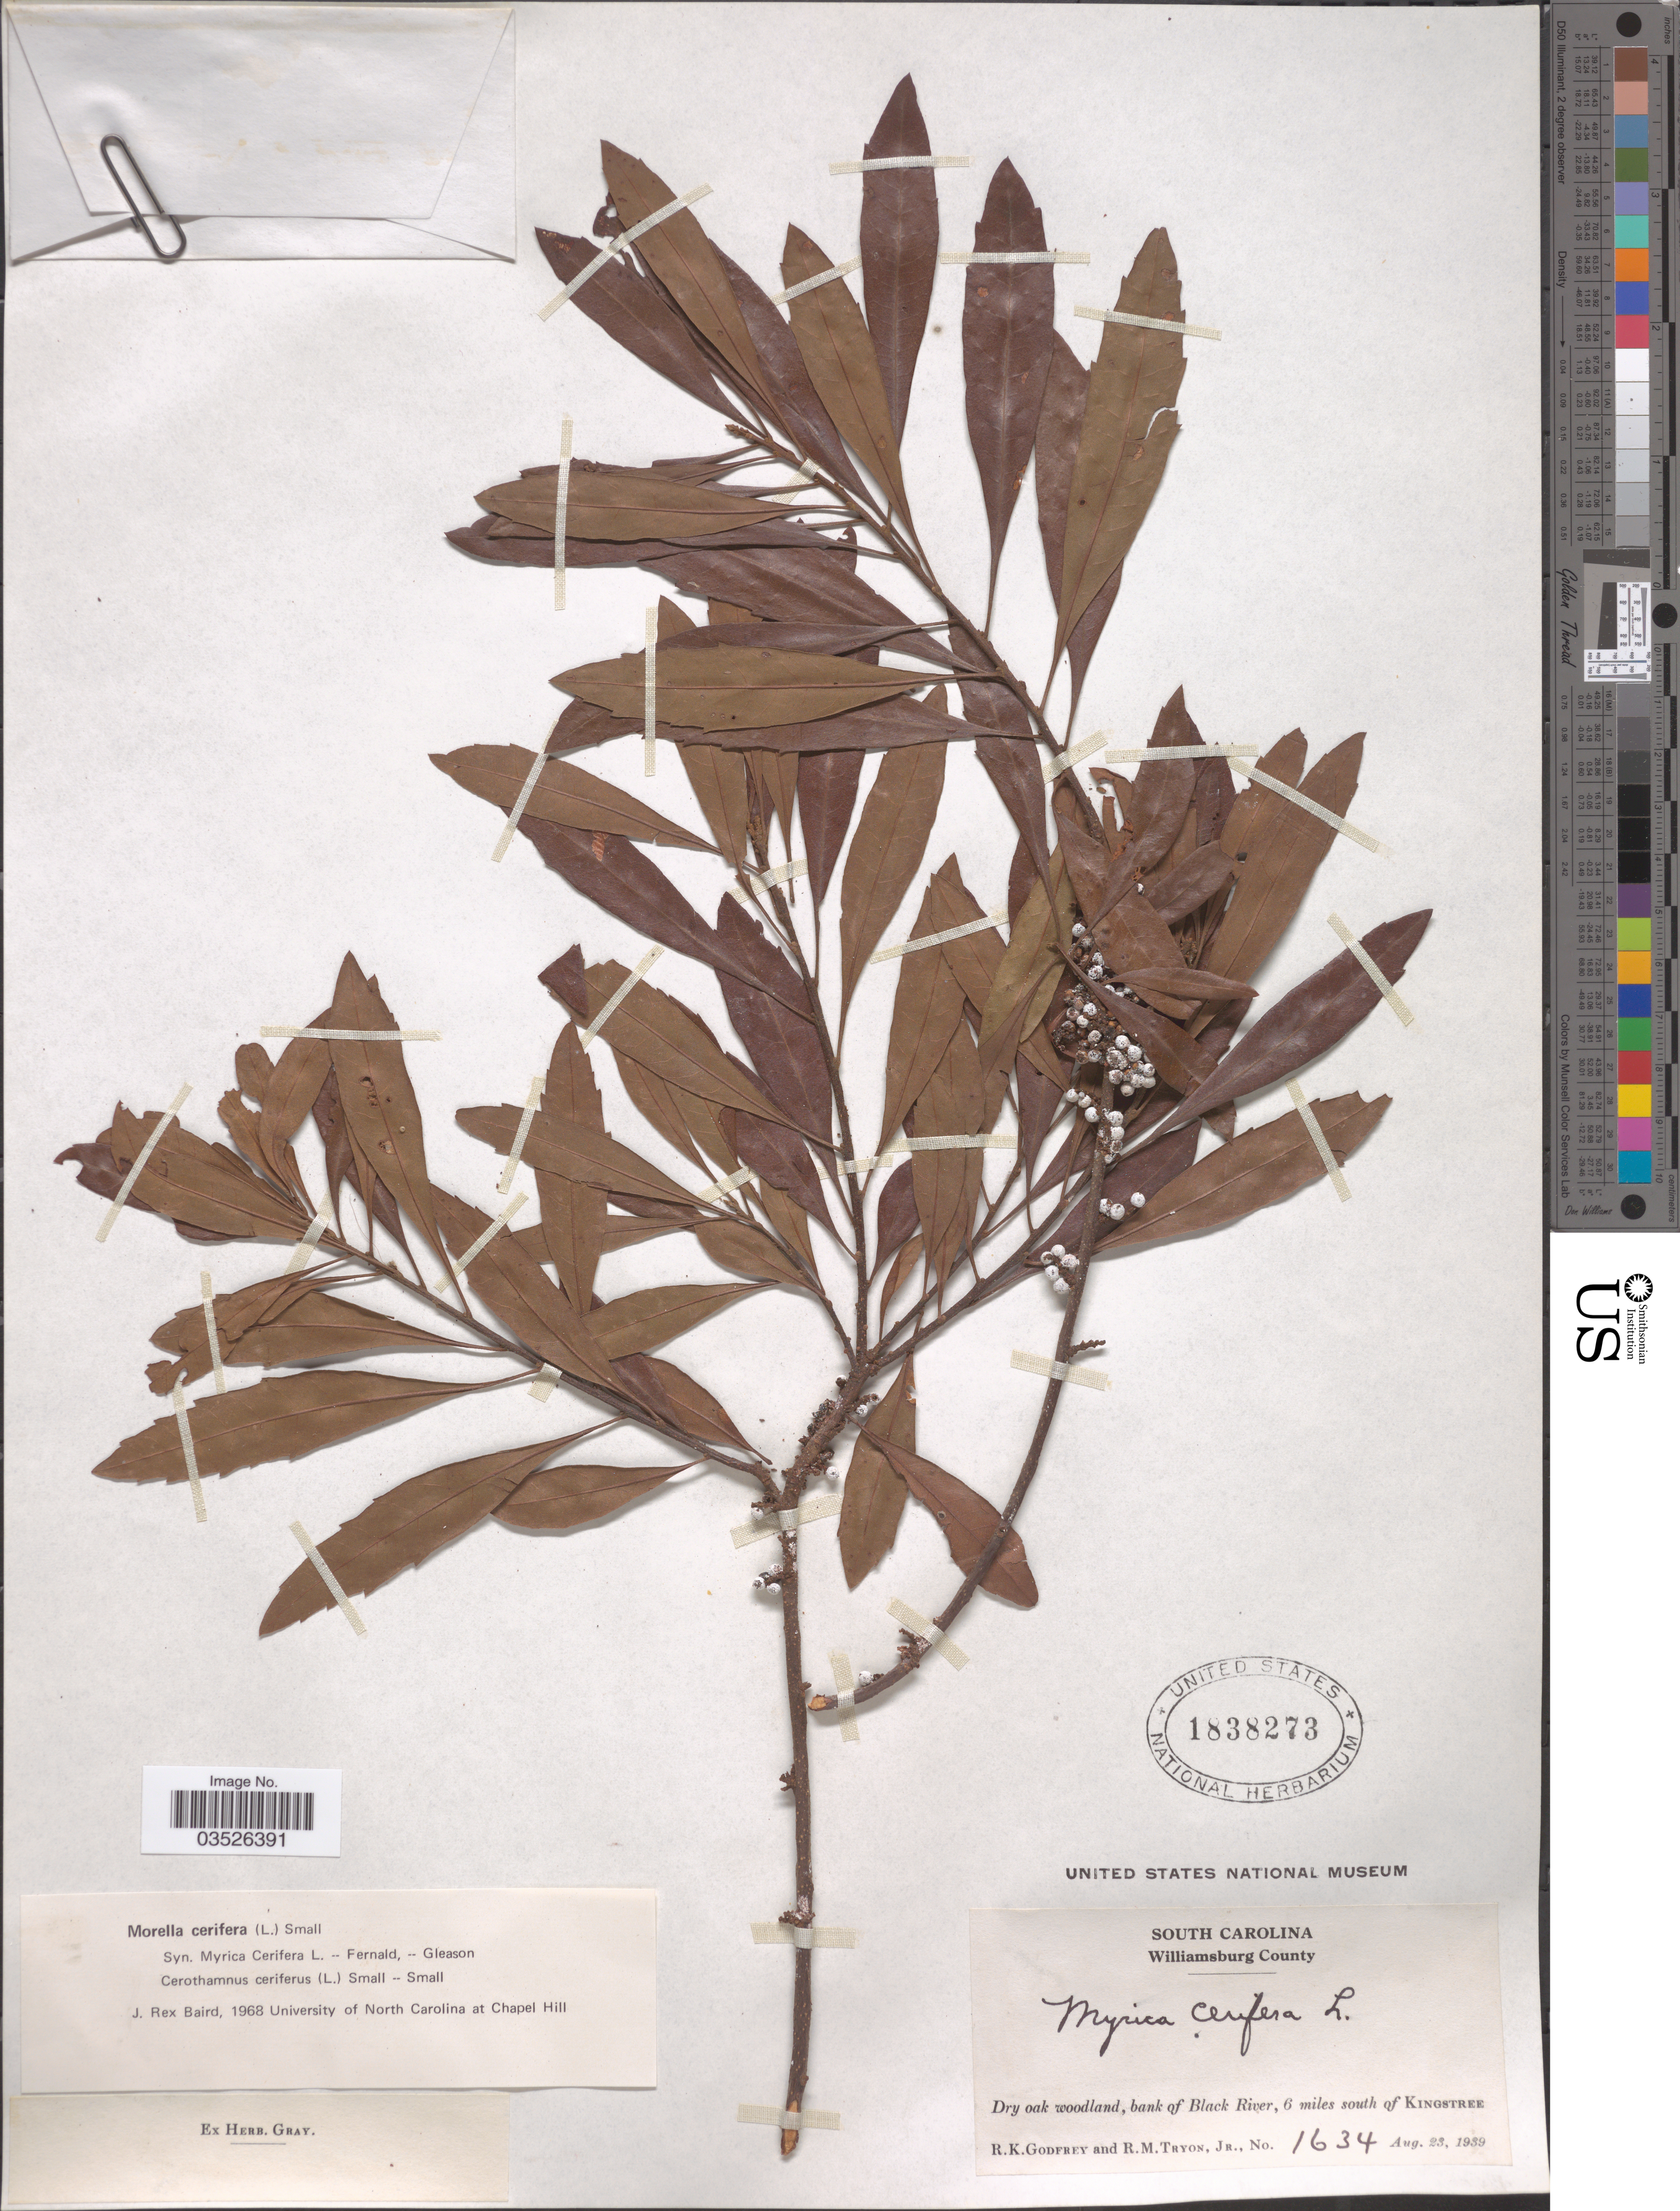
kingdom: Plantae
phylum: Tracheophyta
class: Magnoliopsida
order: Fagales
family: Myricaceae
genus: Morella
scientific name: Morella cerifera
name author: (L.) Small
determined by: Baird, James Rex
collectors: R. K. Godfrey & R. Tryon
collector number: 1634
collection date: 1939-08-23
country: United States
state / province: South Carolina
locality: Williamsburg County. Bank of Black River, 6 miles south of Kingstree.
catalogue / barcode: US 1838273